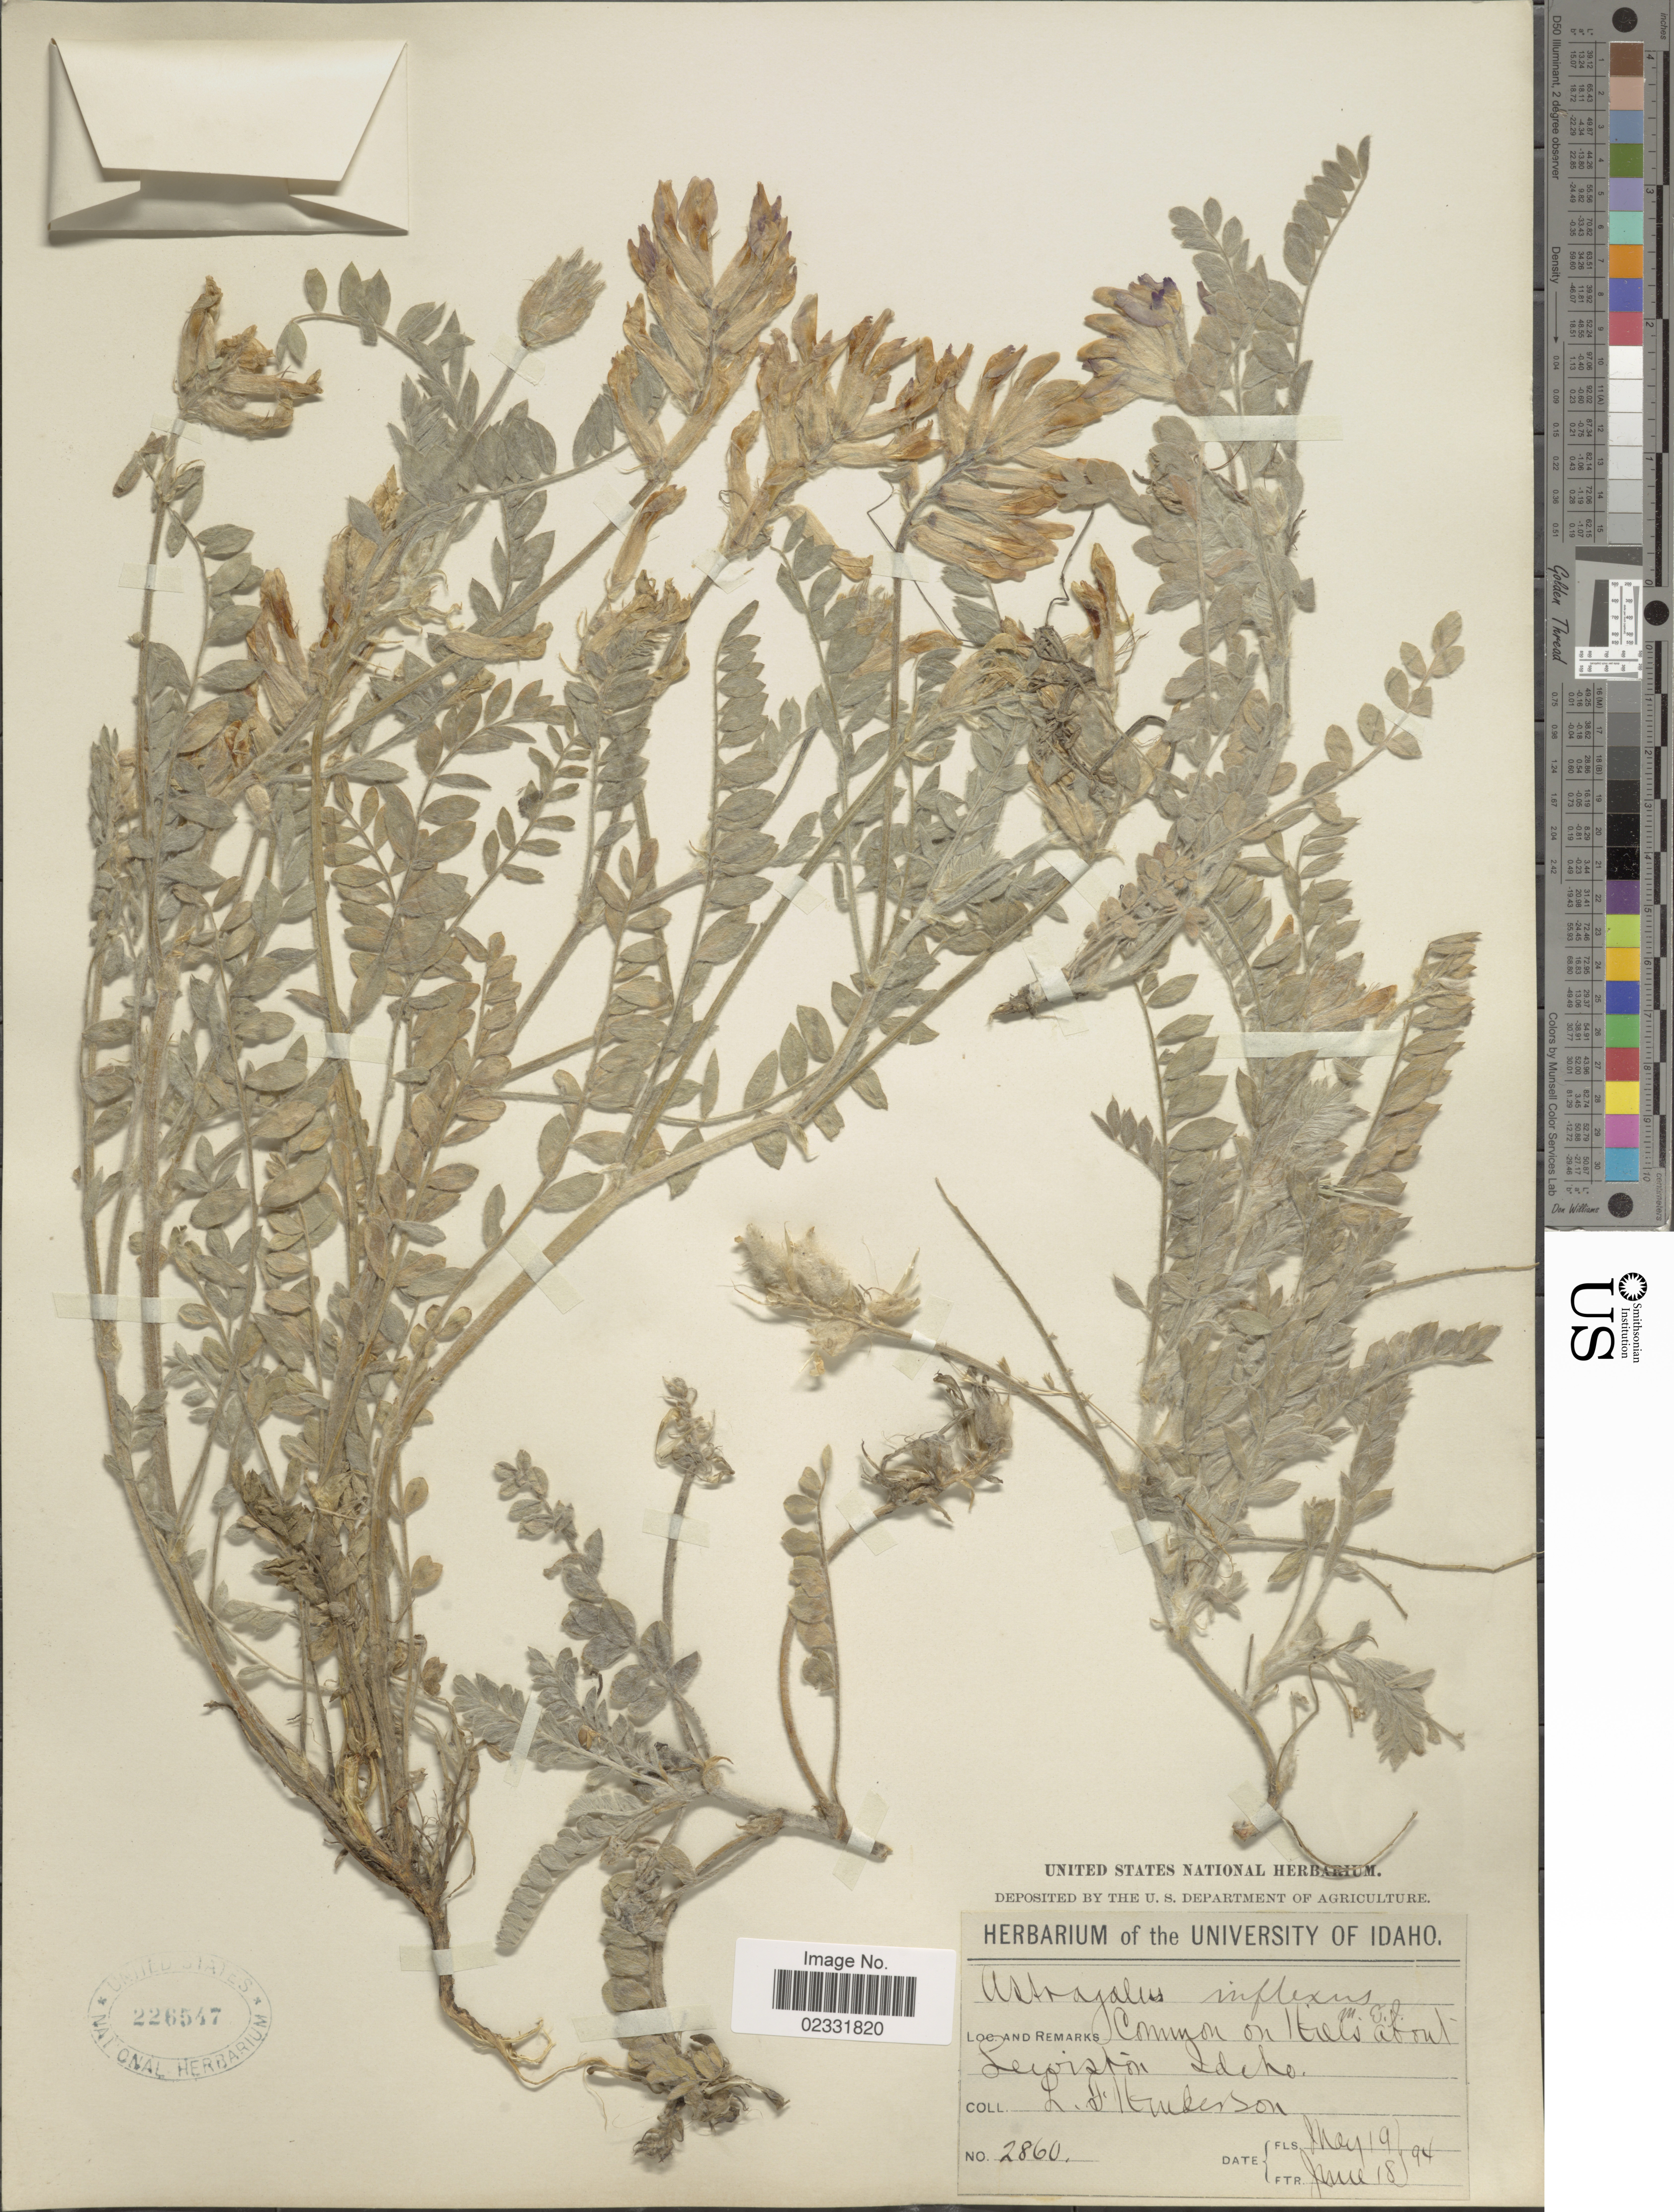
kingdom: Plantae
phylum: Tracheophyta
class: Magnoliopsida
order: Fabales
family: Fabaceae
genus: Astragalus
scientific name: Astragalus inflexus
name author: Douglas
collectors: L. Henderson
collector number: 2860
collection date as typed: Transcribed d/m/y: 19/5/94 to 18/6/94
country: United States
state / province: Idaho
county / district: Nez Perce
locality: Common on Hills about Lewiston.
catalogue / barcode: US 226547